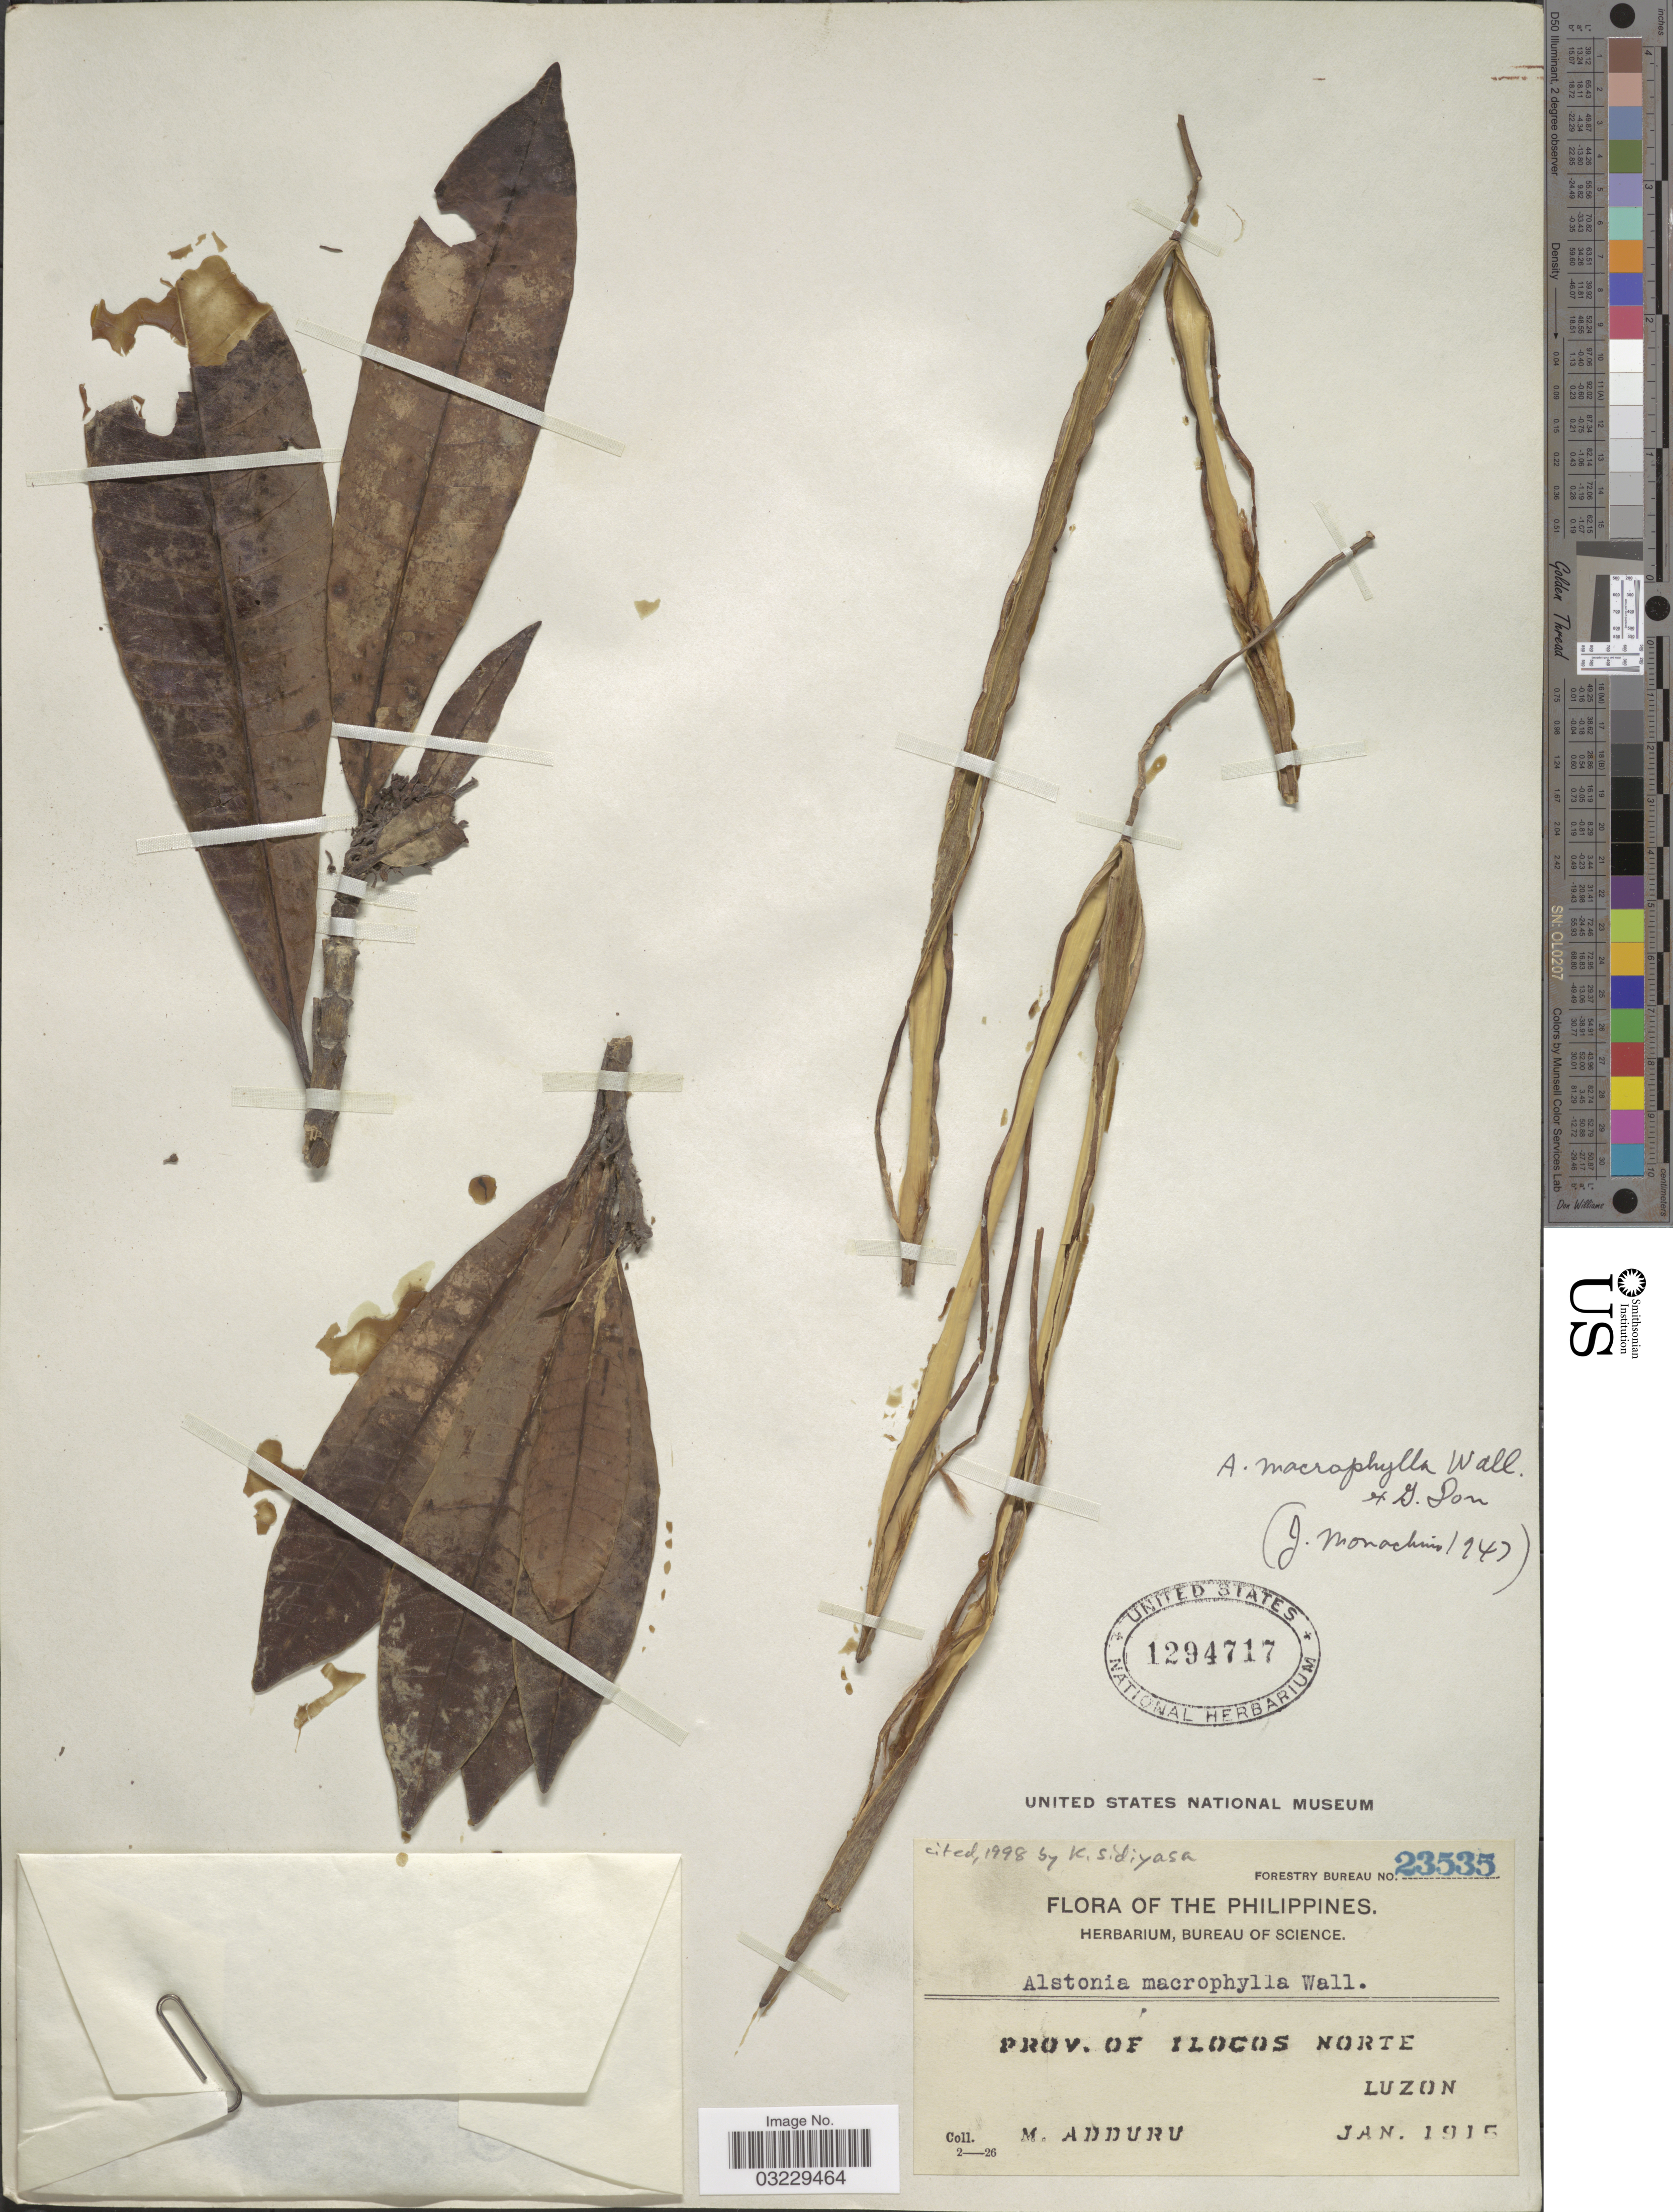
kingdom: Plantae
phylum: Tracheophyta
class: Magnoliopsida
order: Gentianales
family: Apocynaceae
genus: Alstonia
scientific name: Alstonia macrophylla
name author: Wall. ex G. Don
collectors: M. Adduru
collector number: Forestry Bureau 23535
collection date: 1915-01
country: Philippines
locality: Prov. of Ilocos Norte, Luzon.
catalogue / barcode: US 1294717